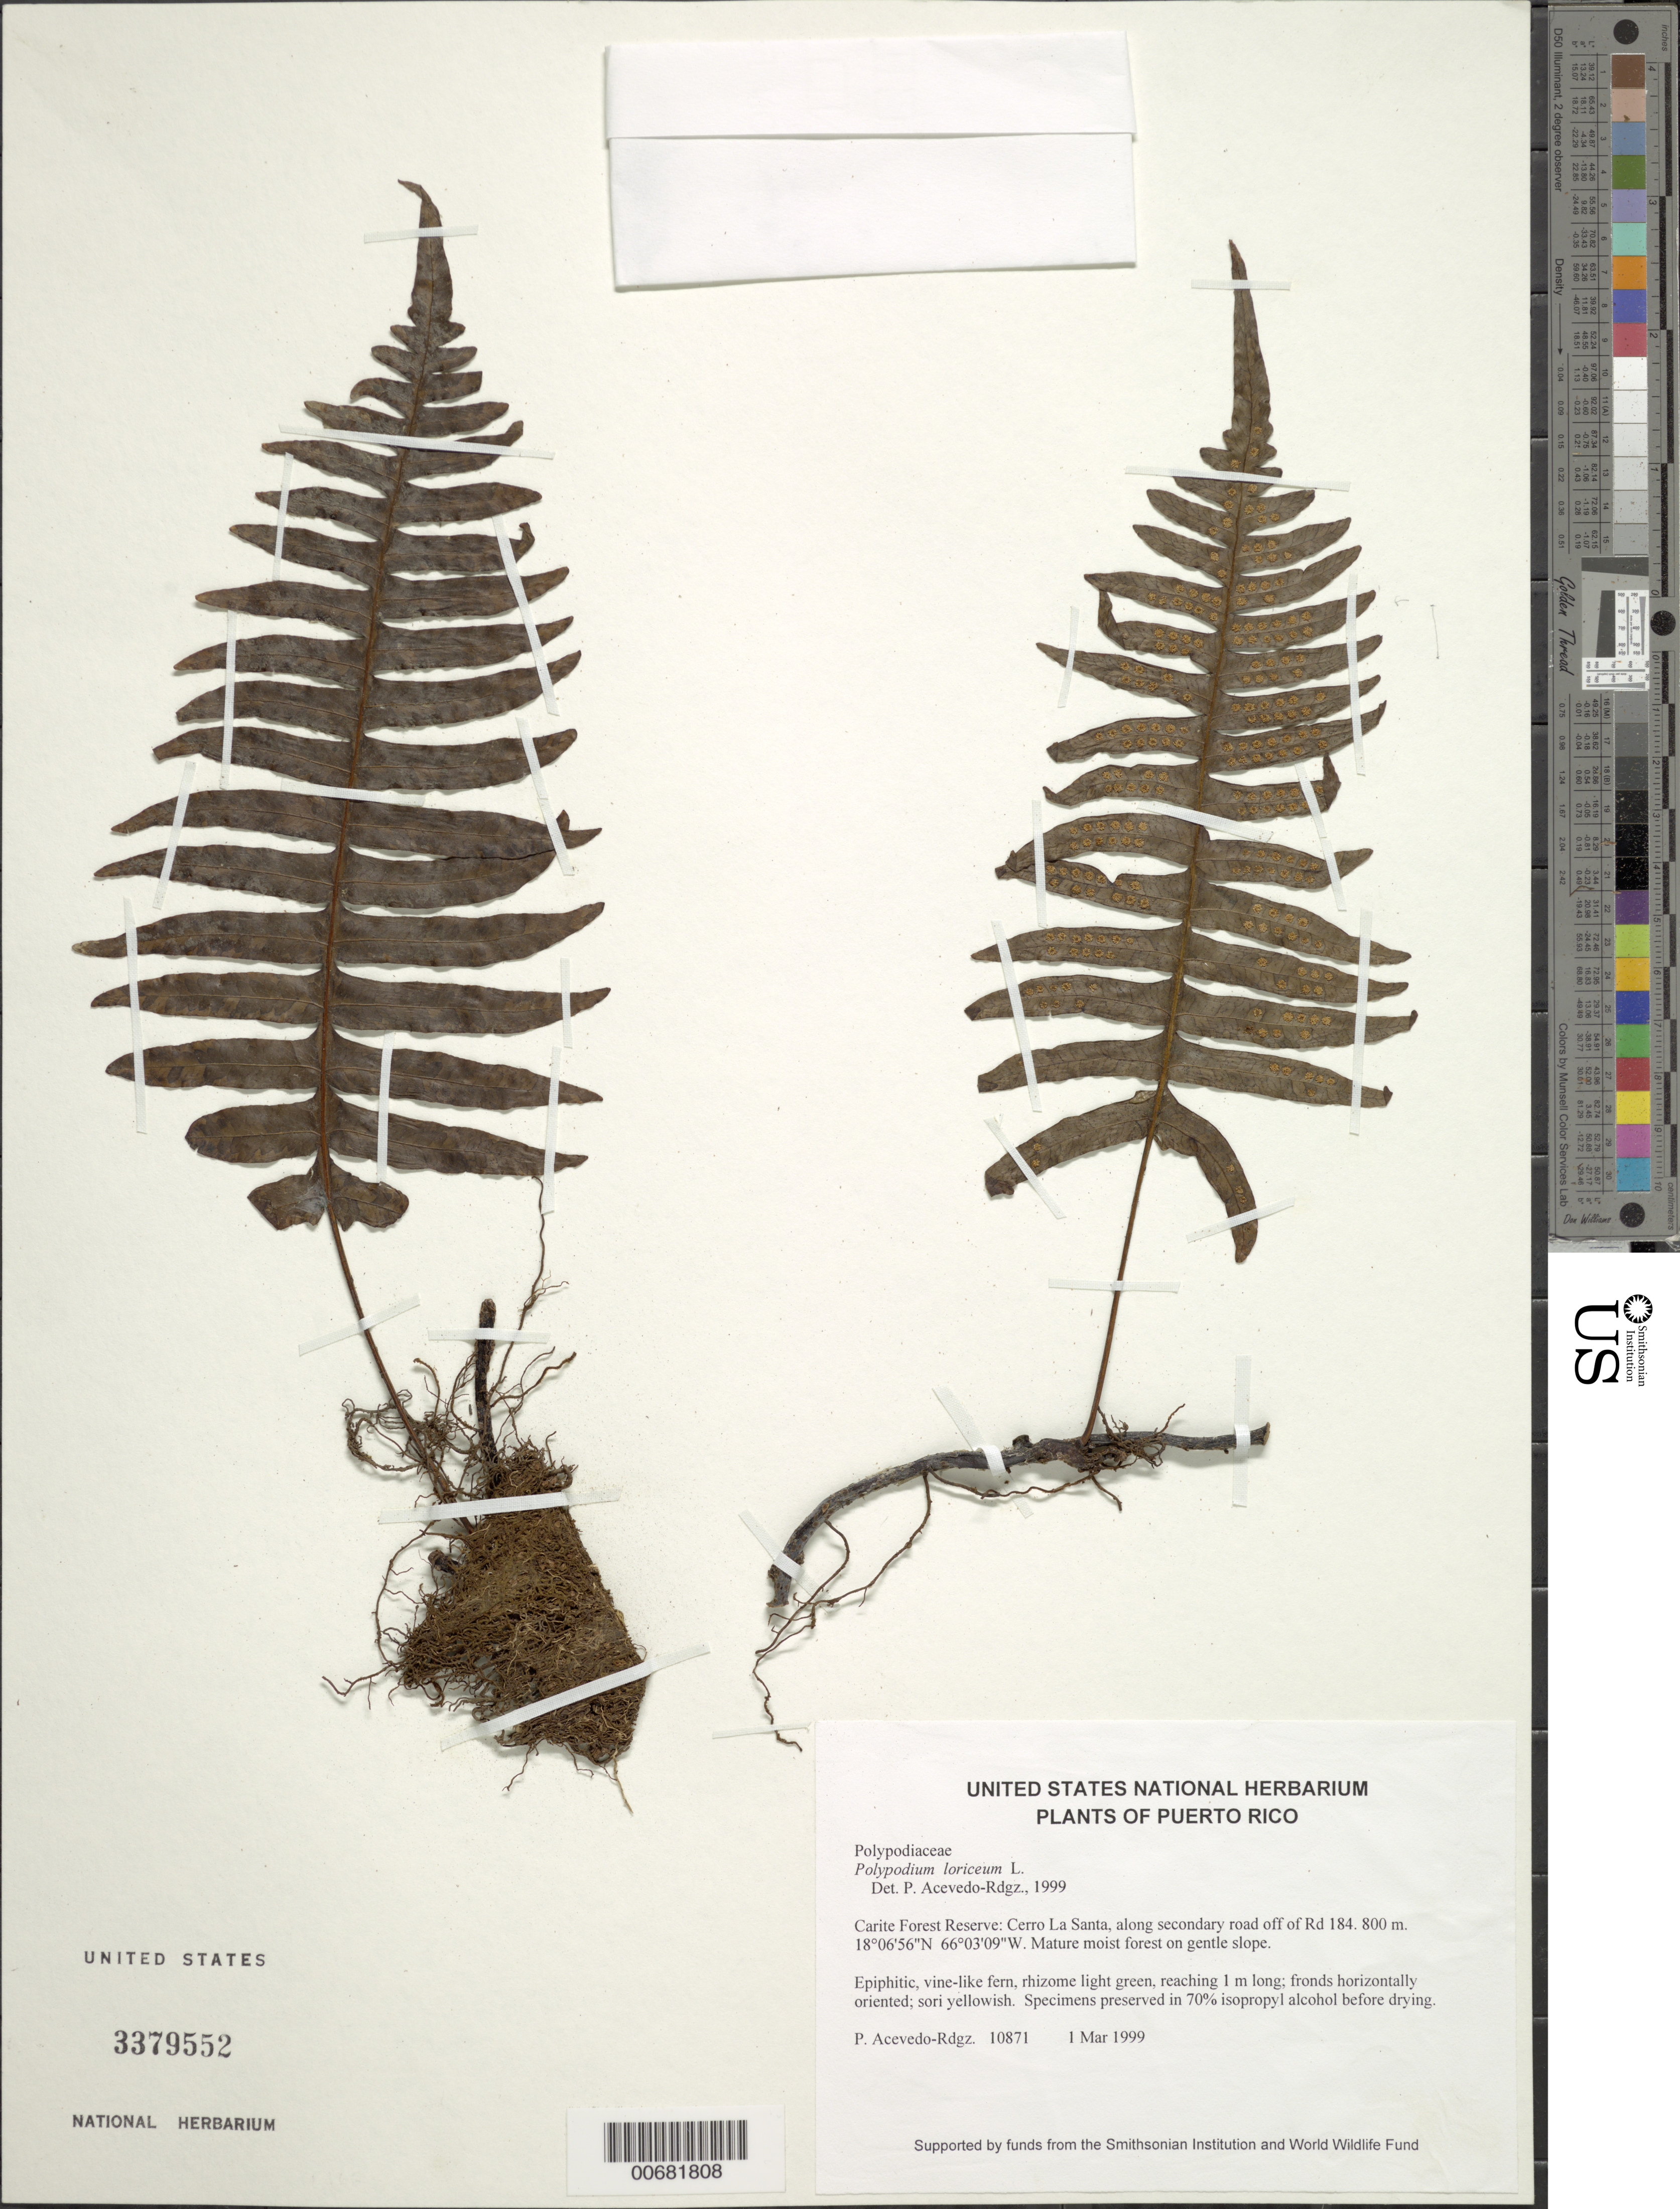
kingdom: Plantae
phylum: Tracheophyta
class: Polypodiopsida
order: Polypodiales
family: Polypodiaceae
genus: Serpocaulon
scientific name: Serpocaulon loriceum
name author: (L.) A.R. Sm.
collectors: P. Acevedo-Rodr.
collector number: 10871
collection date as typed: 01 Mar 1999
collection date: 1999-03-01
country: Puerto Rico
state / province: San Lorenzo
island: Puerto Rico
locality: Cayey; Carite Forest Reserve: Cerro La Santa, along secondary road off of Rd 184.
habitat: Mature moist forest on gentle slope.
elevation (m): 800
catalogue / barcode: US 3379552